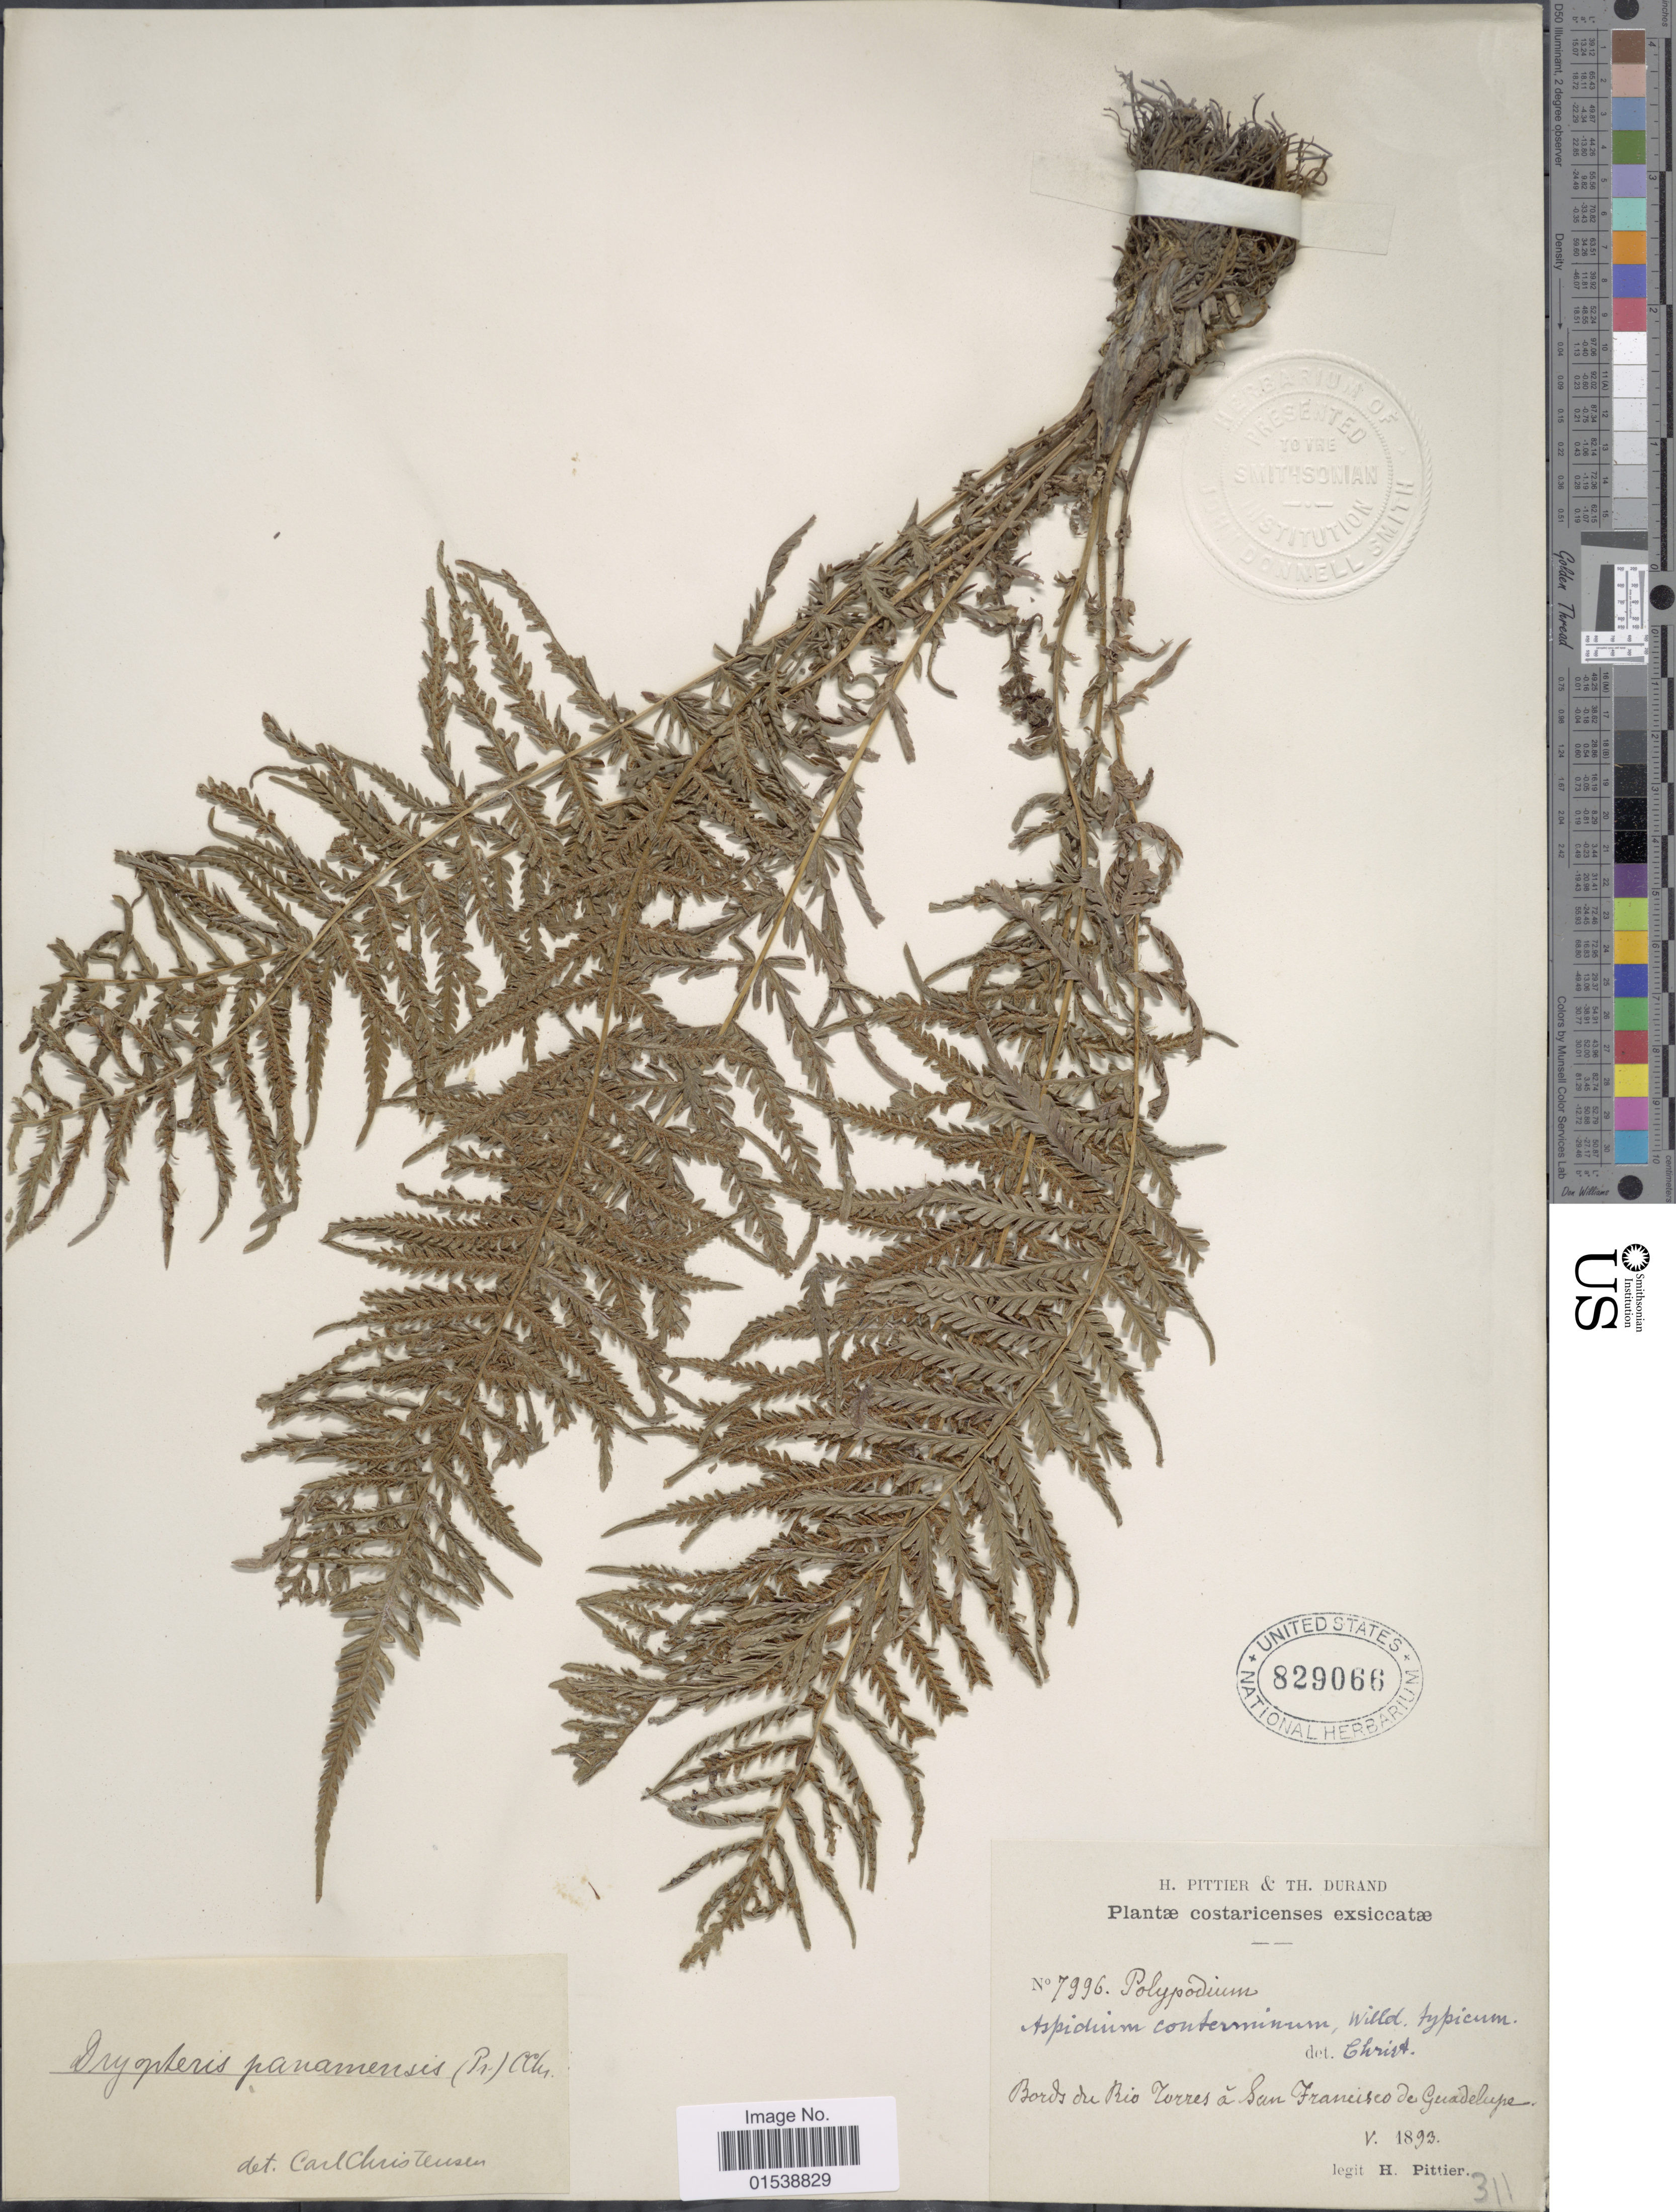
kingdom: Plantae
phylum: Tracheophyta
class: Polypodiopsida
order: Polypodiales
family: Thelypteridaceae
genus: Amauropelta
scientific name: Amauropelta resinifera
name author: (Desv.) Pic. Serm.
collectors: H. F. Pittier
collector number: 7996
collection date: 1893-05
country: Costa Rica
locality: Costaricenses, Bords de Rio Torres a San Francisco de Guadelupe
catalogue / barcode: US 829066